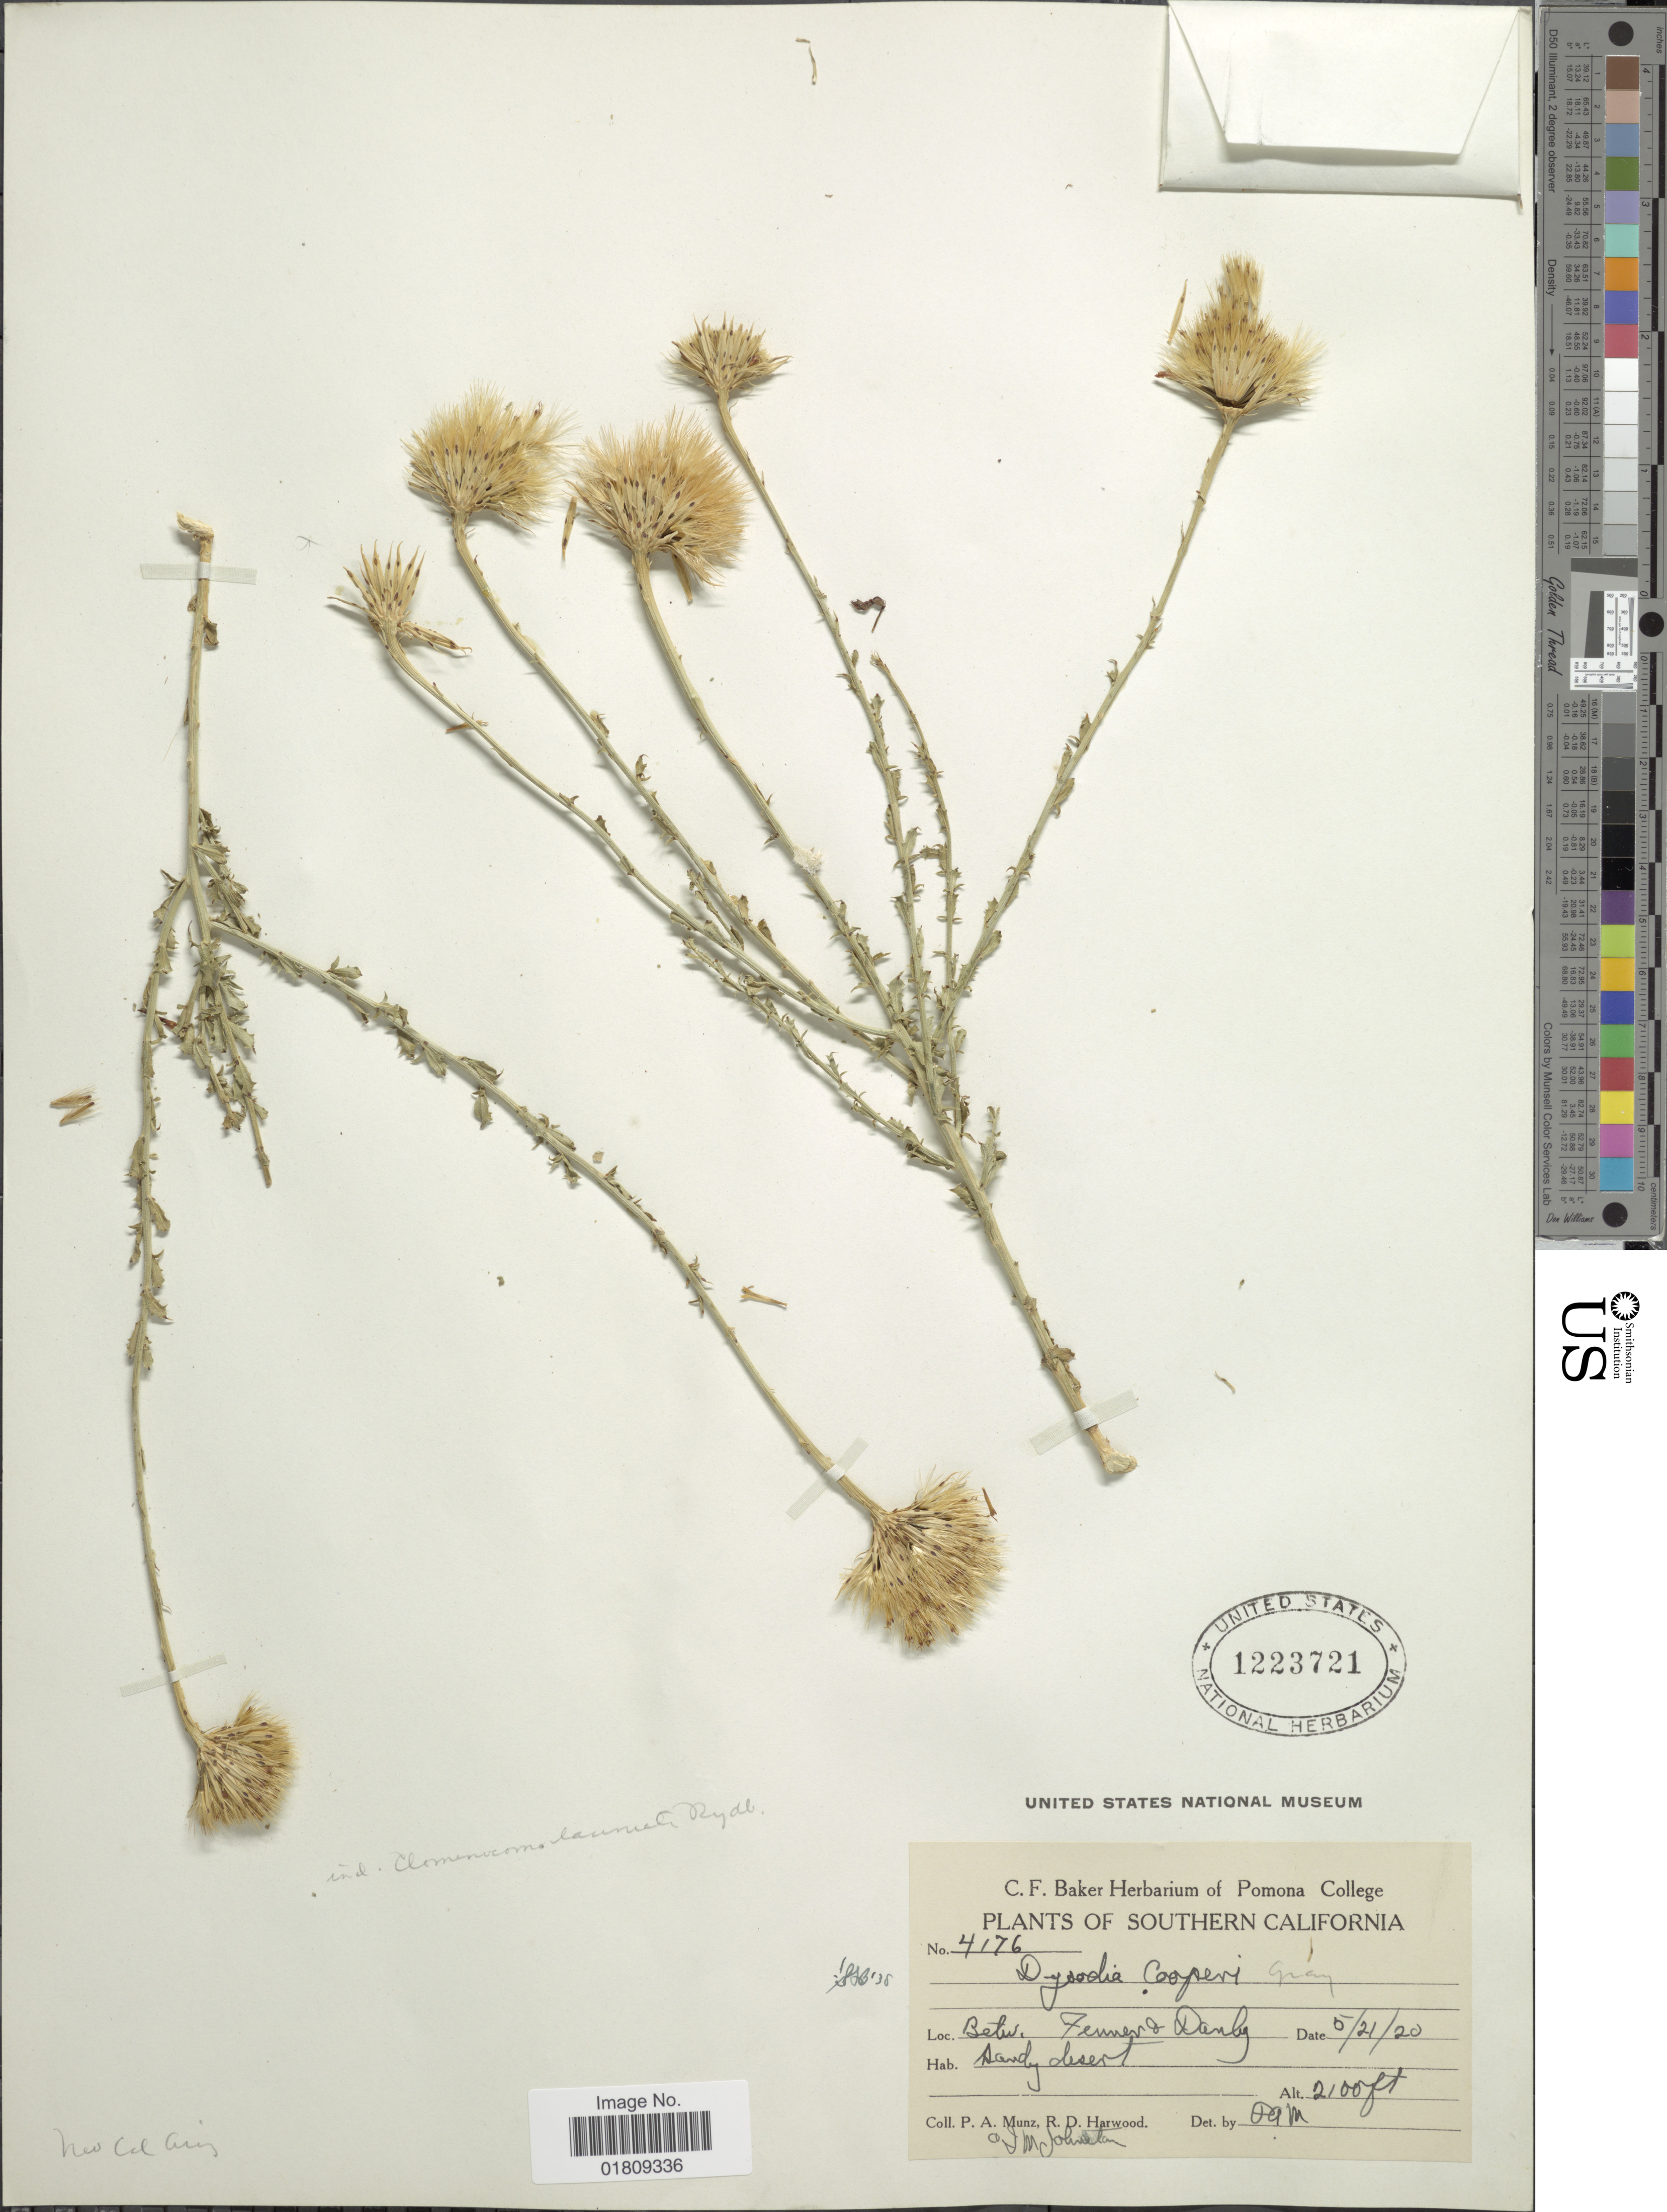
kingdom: Plantae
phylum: Tracheophyta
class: Magnoliopsida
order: Asterales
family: Asteraceae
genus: Dyssodia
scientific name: Dyssodia cooperi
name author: A. Gray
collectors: P. A. Munz, R. Harwood & J. Johnston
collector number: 4176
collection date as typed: Transcribed d/m/y: 21/5/20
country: United States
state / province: California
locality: Southern California, betw. Fenner & Danby.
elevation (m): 640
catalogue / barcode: US 1223721